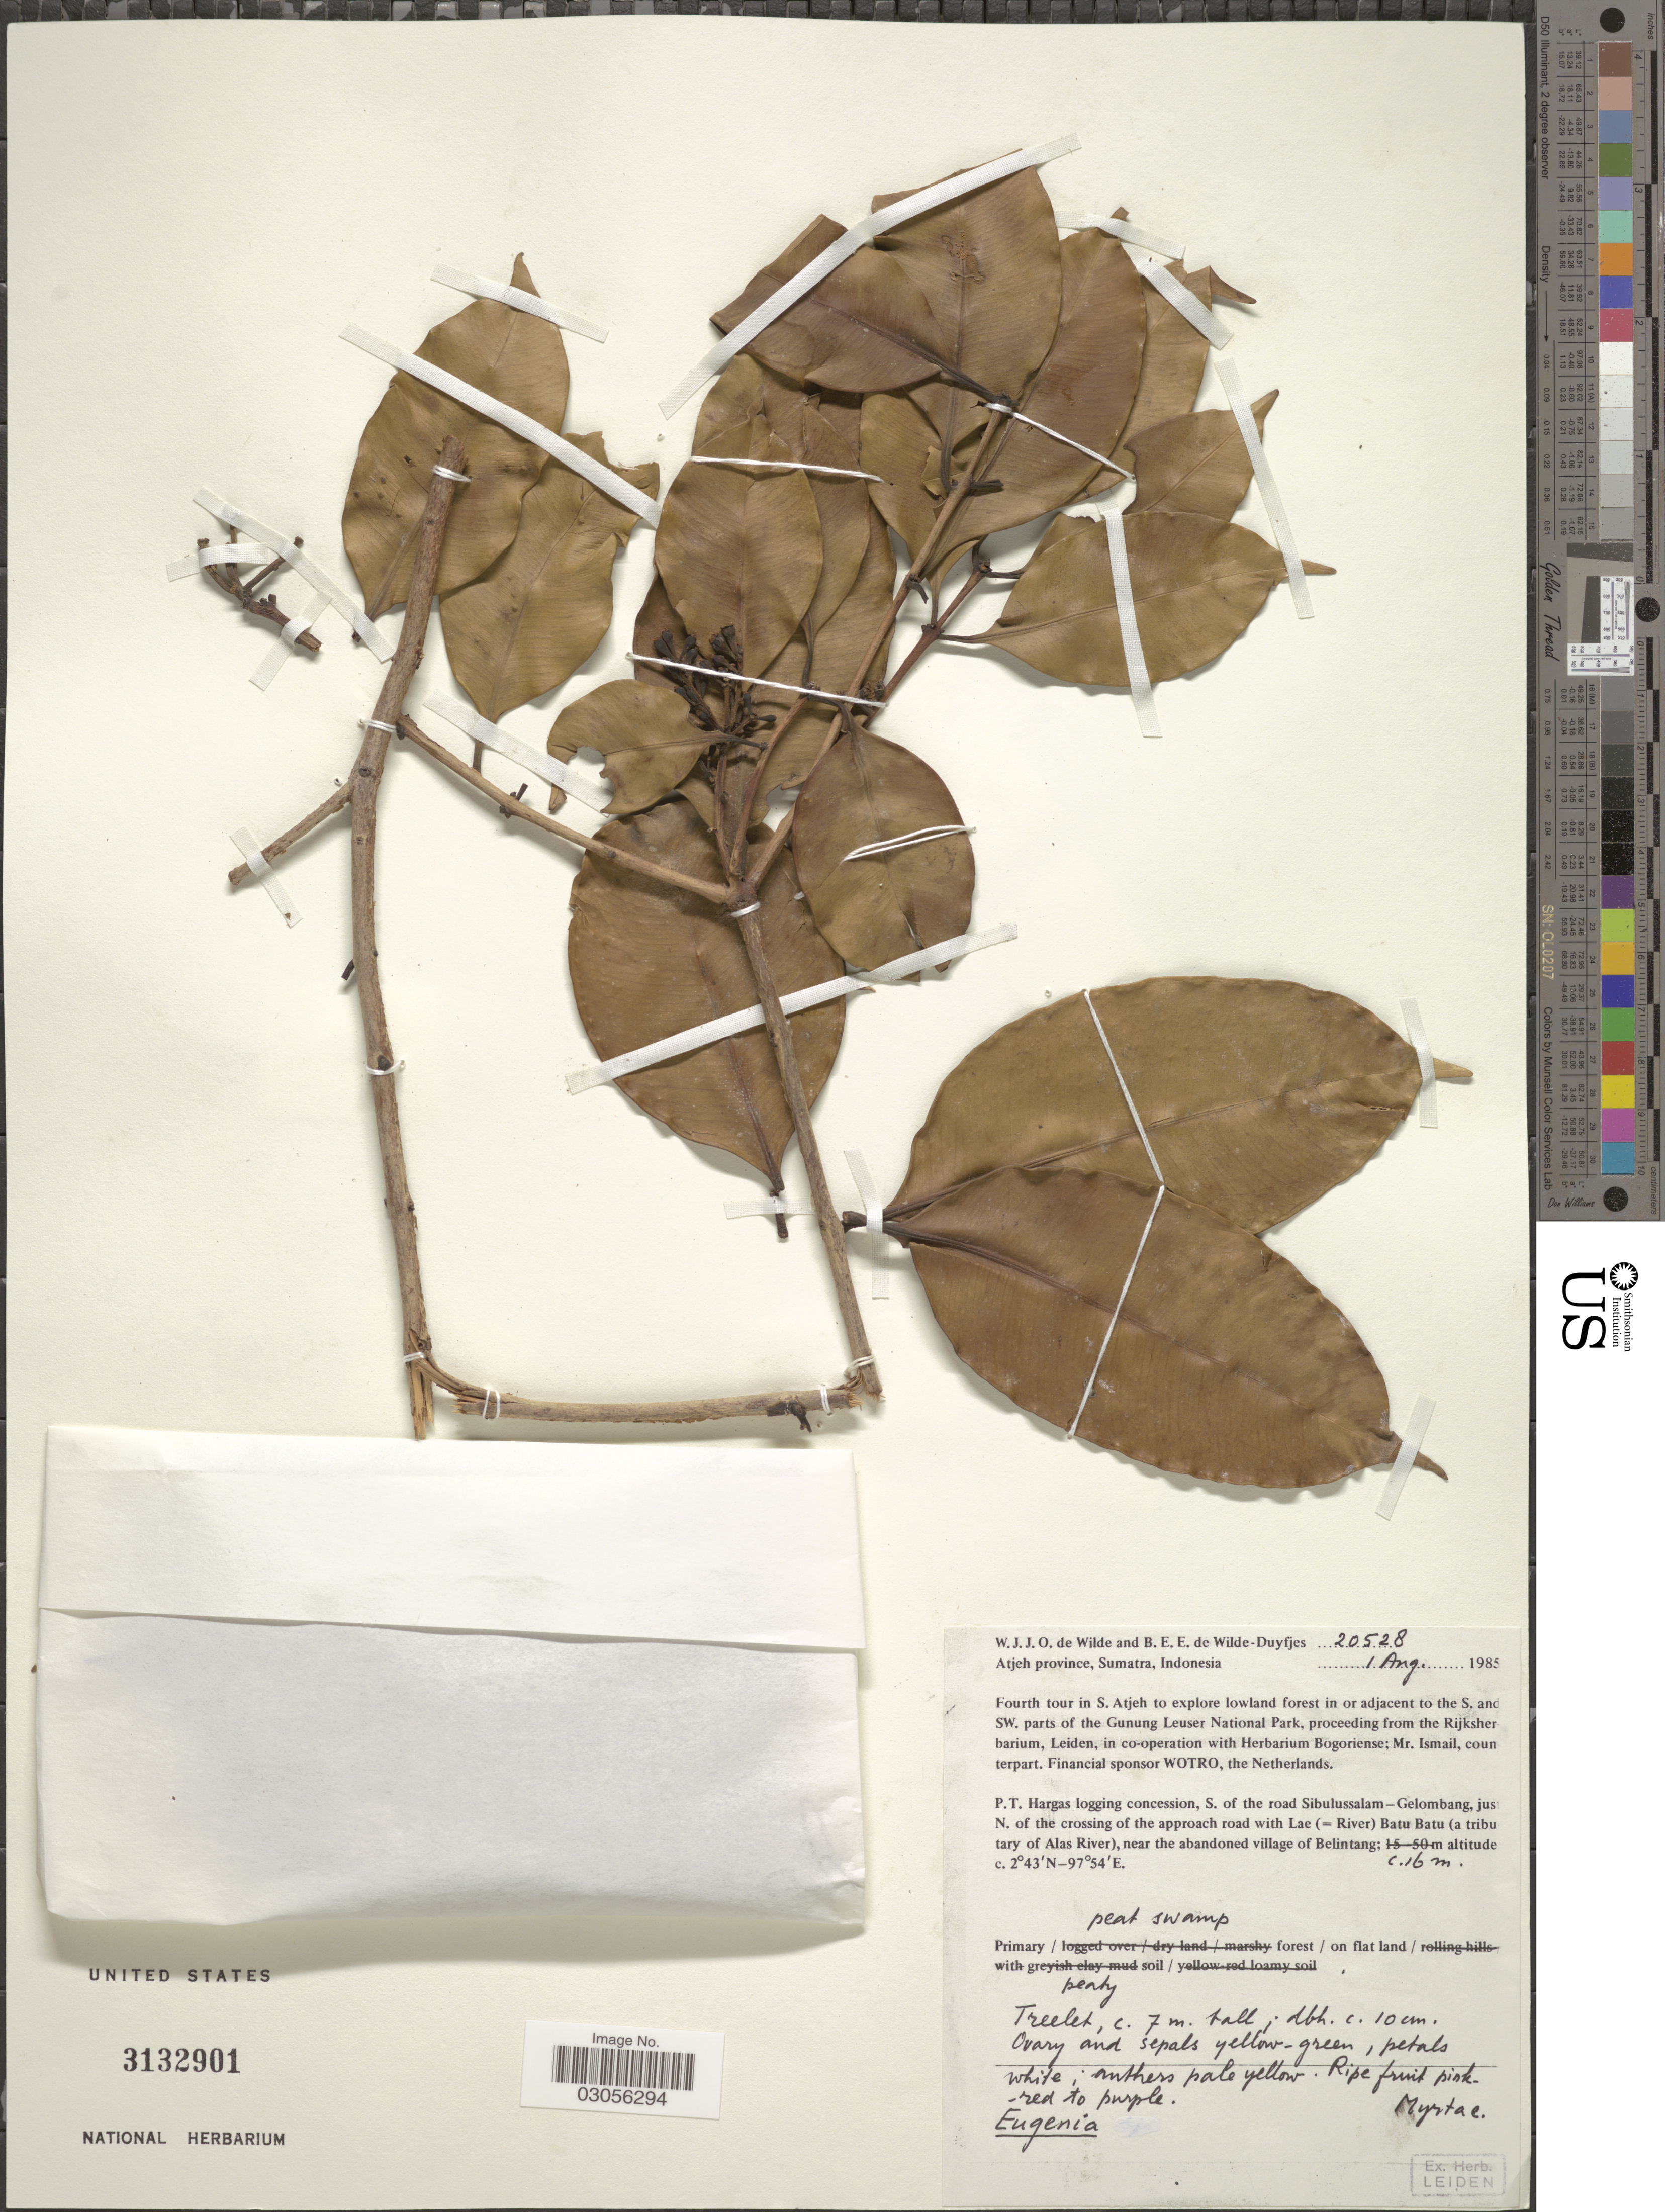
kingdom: Plantae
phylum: Tracheophyta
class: Magnoliopsida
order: Myrtales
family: Myrtaceae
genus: Syzygium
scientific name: Syzygium sp.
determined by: Strong, M. T., (US), Smithsonian Institution - National Museum of Natural History (UNITED STATES)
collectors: W. J. de Wilde & B. E. de Wilde-Duyfjes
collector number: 20528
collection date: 1985-08-01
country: Indonesia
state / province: Sumatra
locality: Atjeh Province, Sumatra. P.T. Hargas logging concession, S. of the road Sibulussalam-Gelombang, just N. of the crossing of the approach road with Lae (= River) Batu Batu (a tributary of Alas River), near the abandoned village of Belintang.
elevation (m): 16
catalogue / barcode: US 3132901